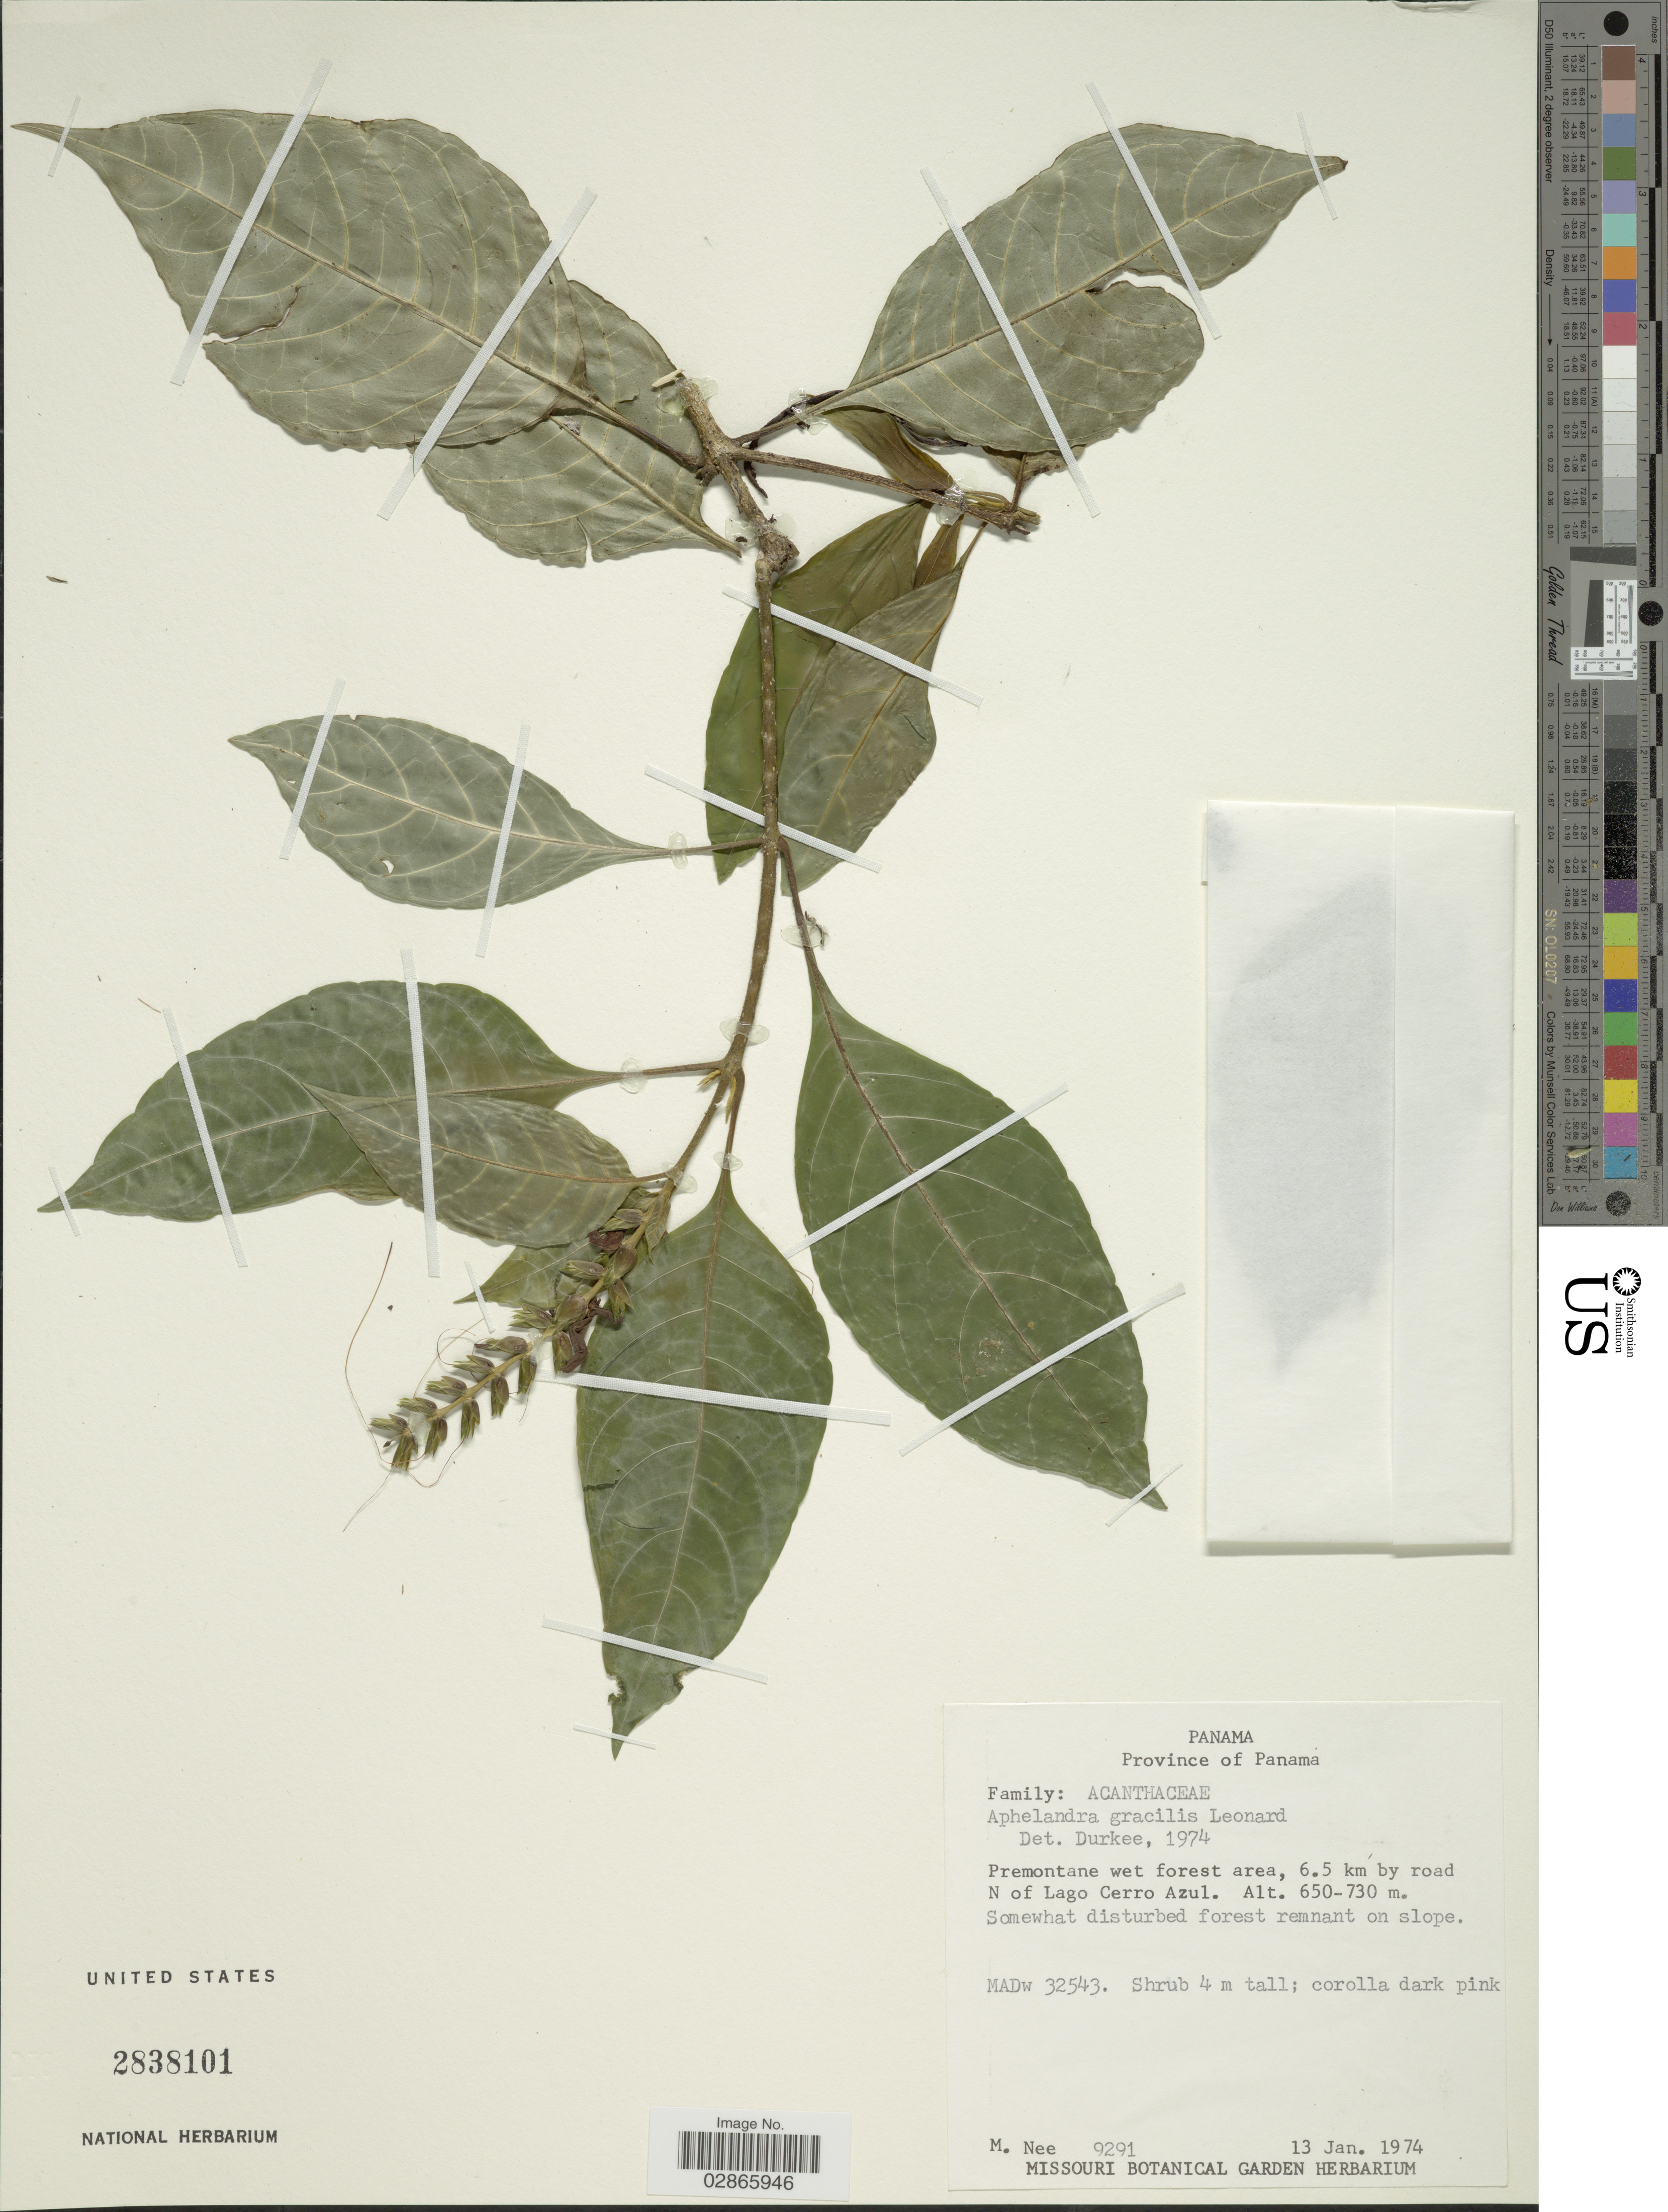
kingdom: Plantae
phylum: Tracheophyta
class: Magnoliopsida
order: Lamiales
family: Acanthaceae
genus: Aphelandra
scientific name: Aphelandra gracilis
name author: Leonard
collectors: M. Nee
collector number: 9291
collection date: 1974-01-13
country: Panama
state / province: Panamá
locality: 6.5 km by road N of Lago Cerro Azul.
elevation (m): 650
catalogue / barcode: US 2838101